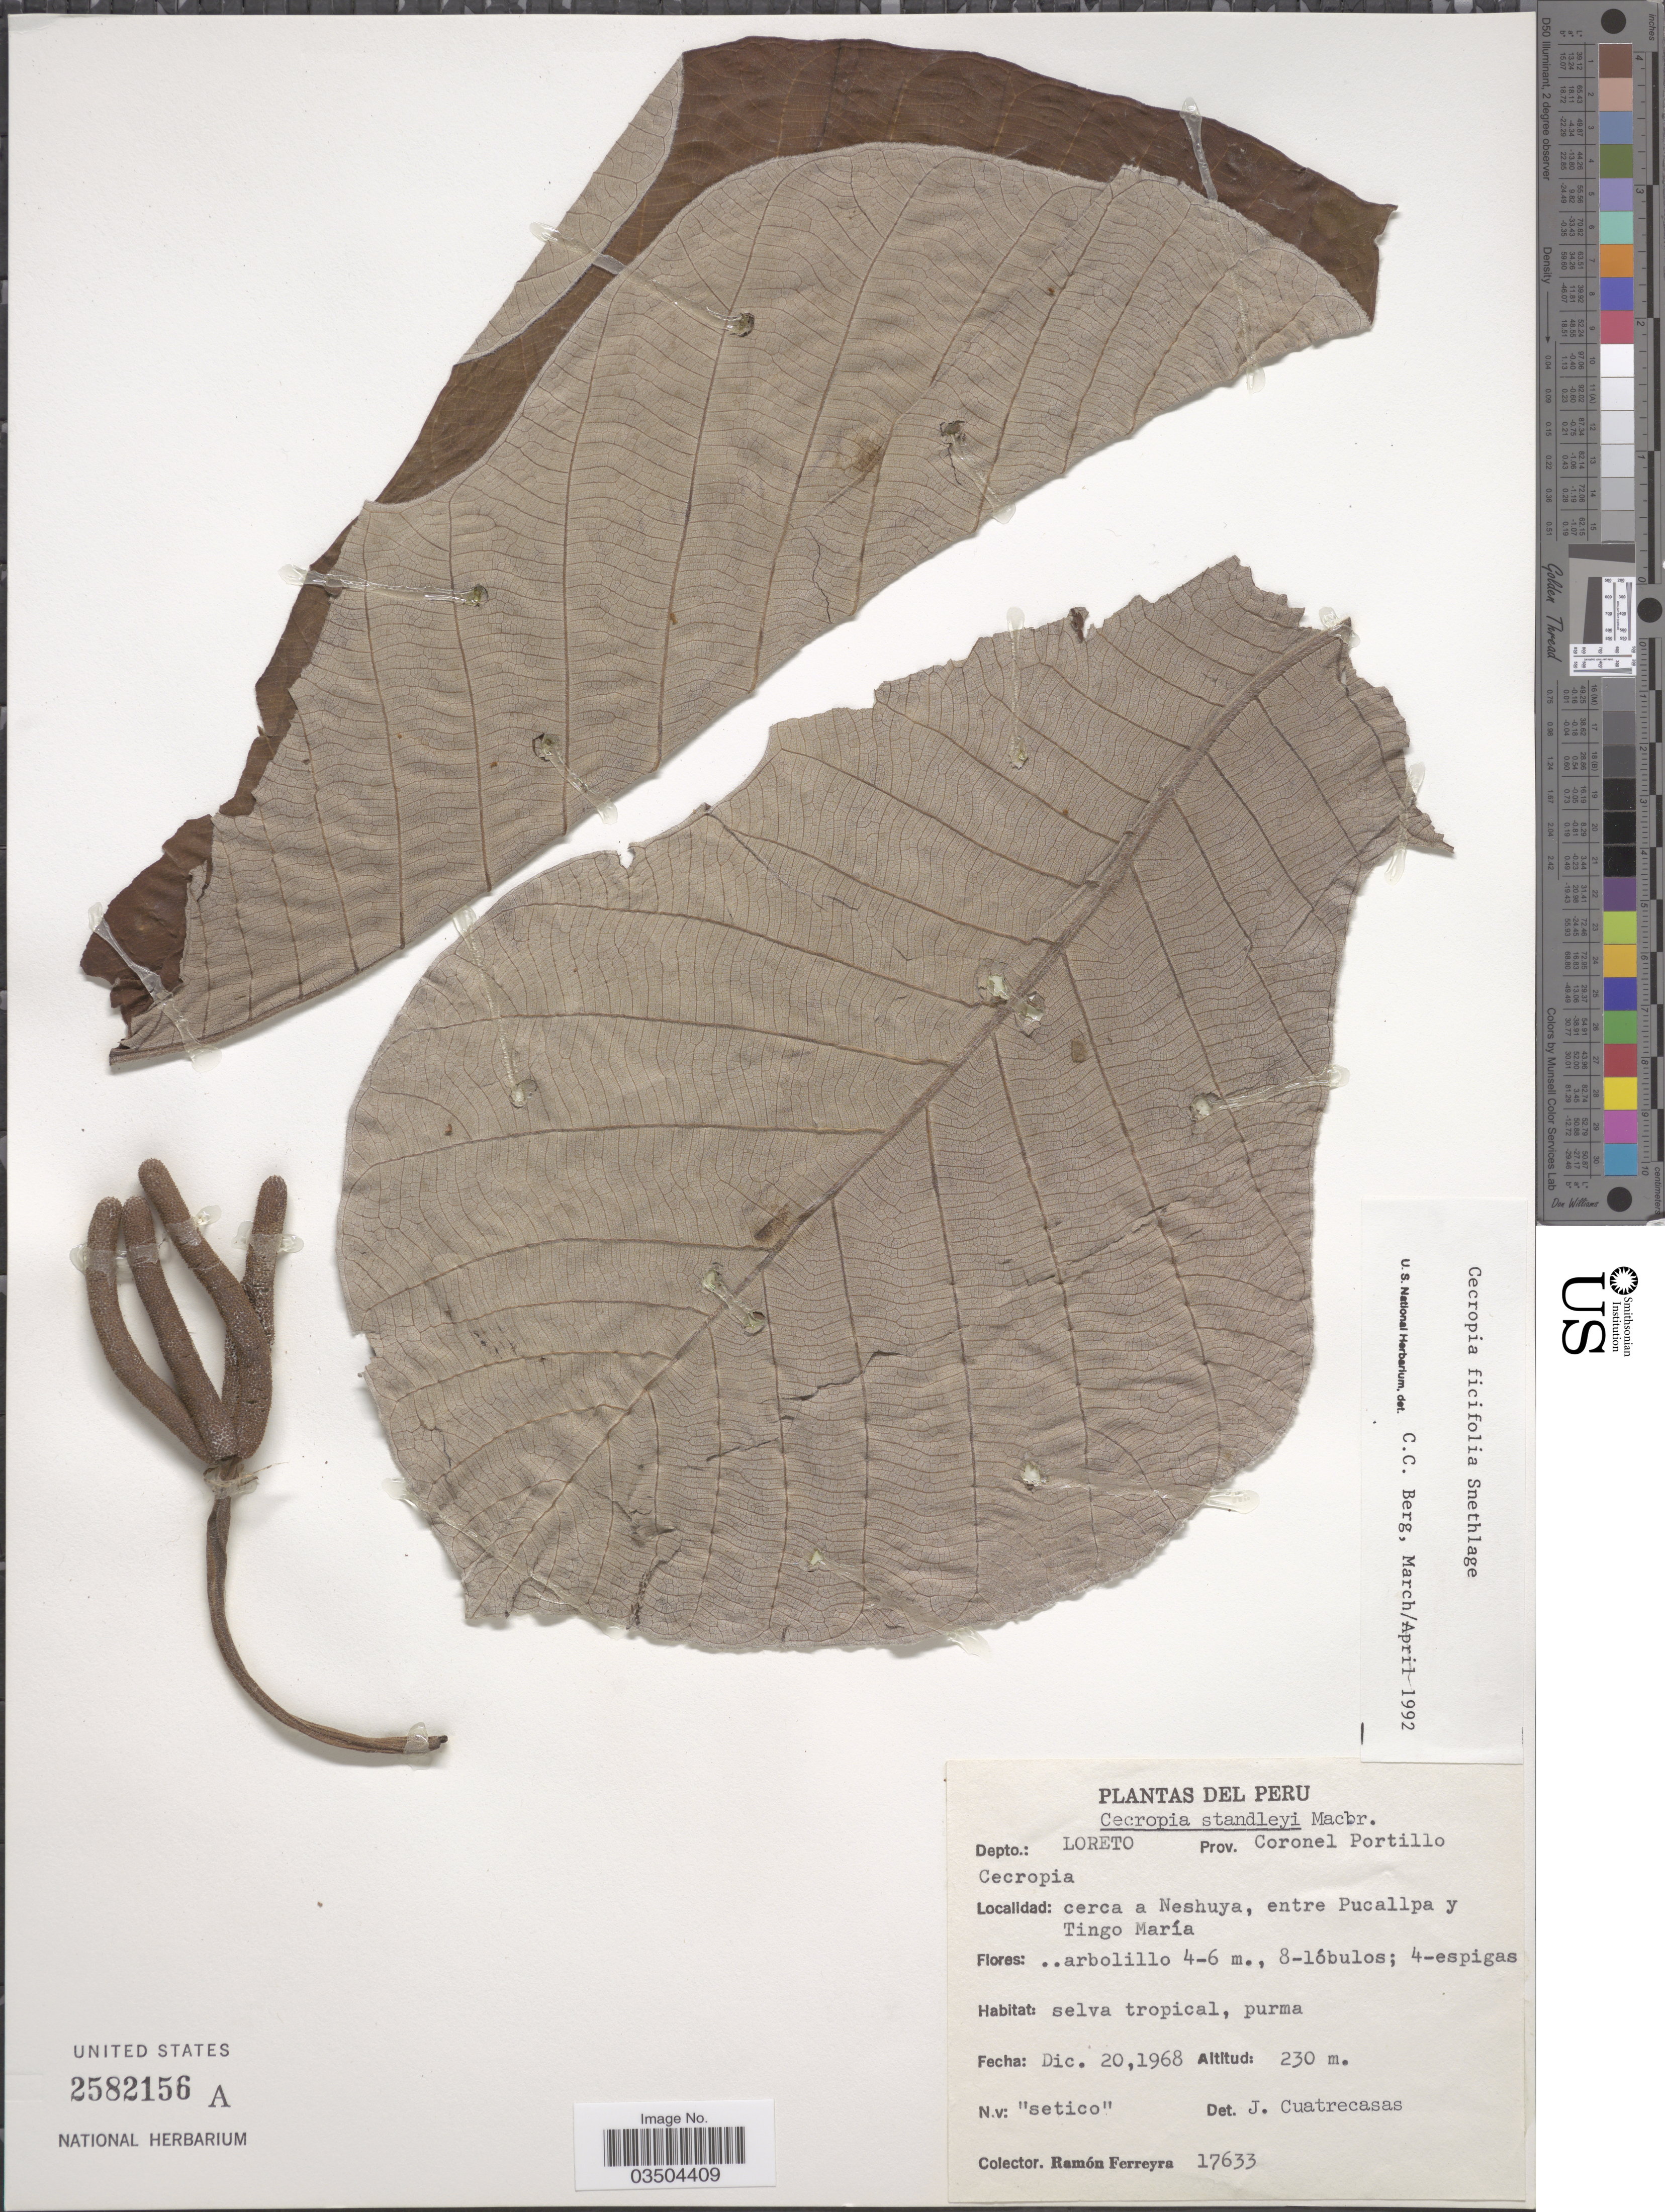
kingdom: Plantae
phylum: Tracheophyta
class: Magnoliopsida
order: Rosales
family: Urticaceae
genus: Cecropia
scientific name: Cecropia ficifolia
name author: Snethlage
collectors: R. A. Ferreyra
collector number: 17633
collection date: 1968-12-20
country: Peru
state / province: Loreto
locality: Depto.: Loreto, Prov. Coronel Portillo. Cerca a Neshuya, entre Pucallpa y Tingo María.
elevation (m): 230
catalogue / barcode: US 2582156A